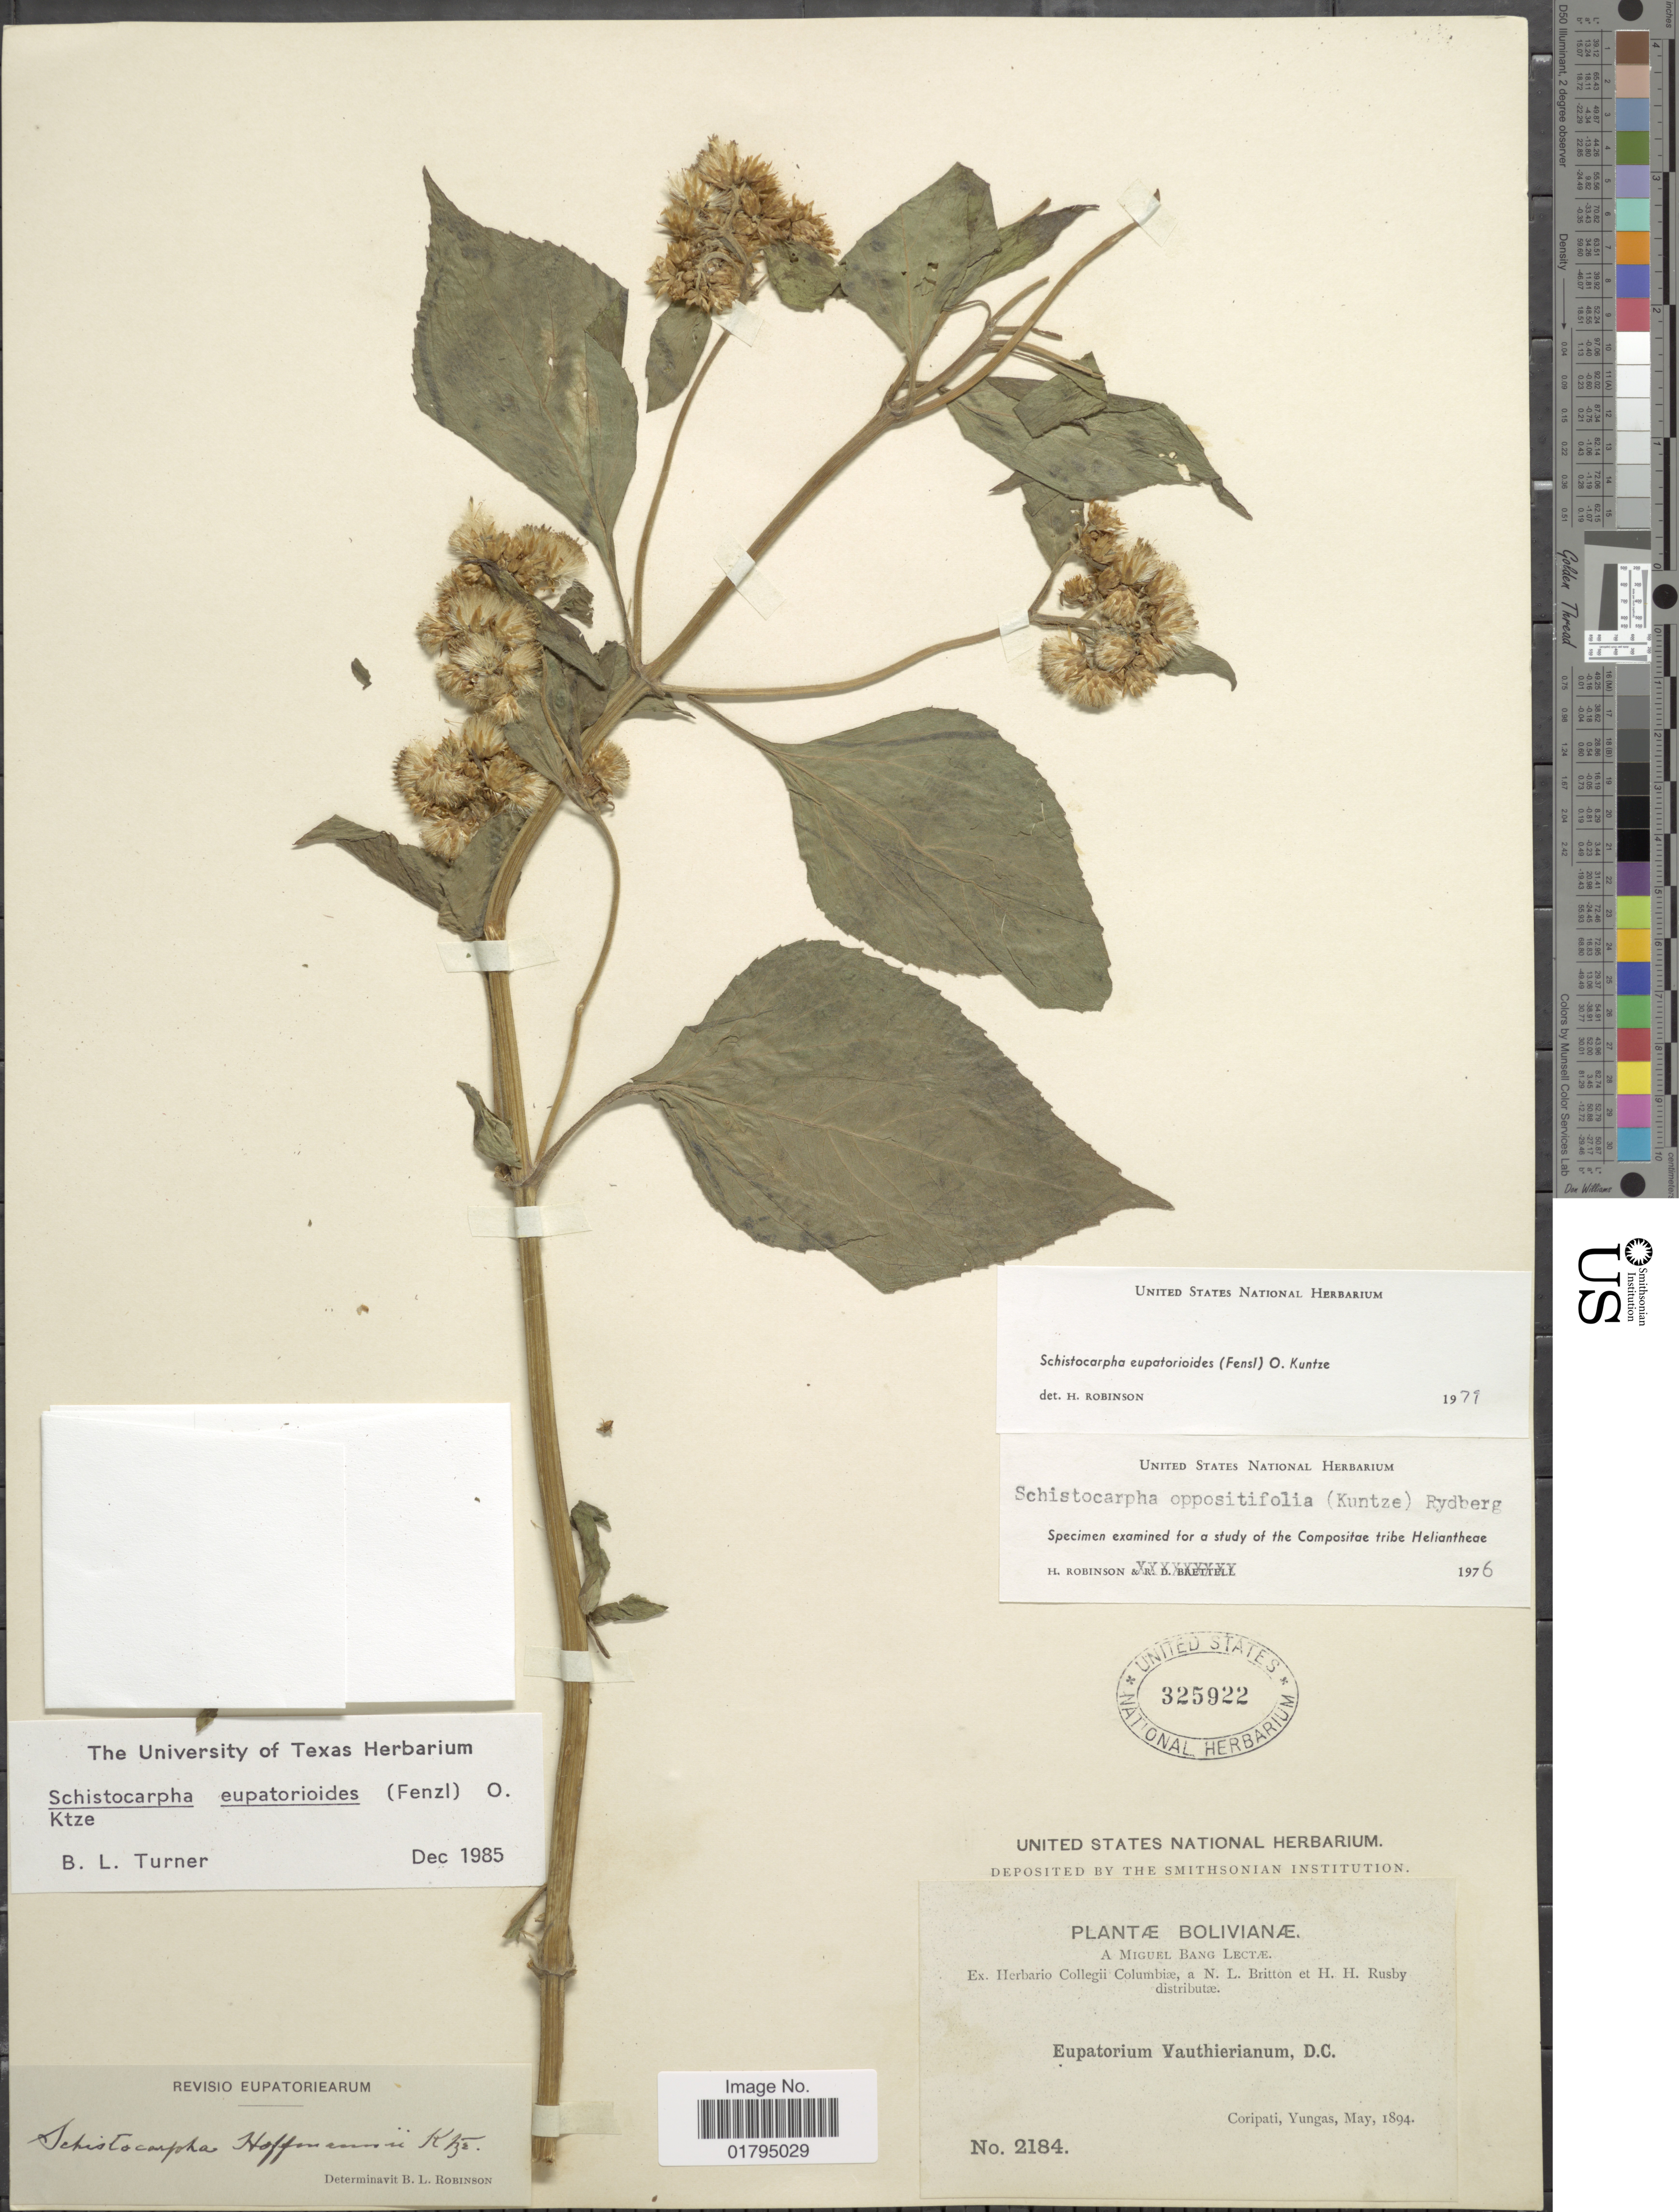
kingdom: Plantae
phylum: Tracheophyta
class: Magnoliopsida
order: Asterales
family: Asteraceae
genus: Schistocarpha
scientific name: Schistocarpha eupatorioides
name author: (Fenzl) Kuntze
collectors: M. Bang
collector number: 2184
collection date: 1894-05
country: Bolivia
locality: Coripati, Yungas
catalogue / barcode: US 325922